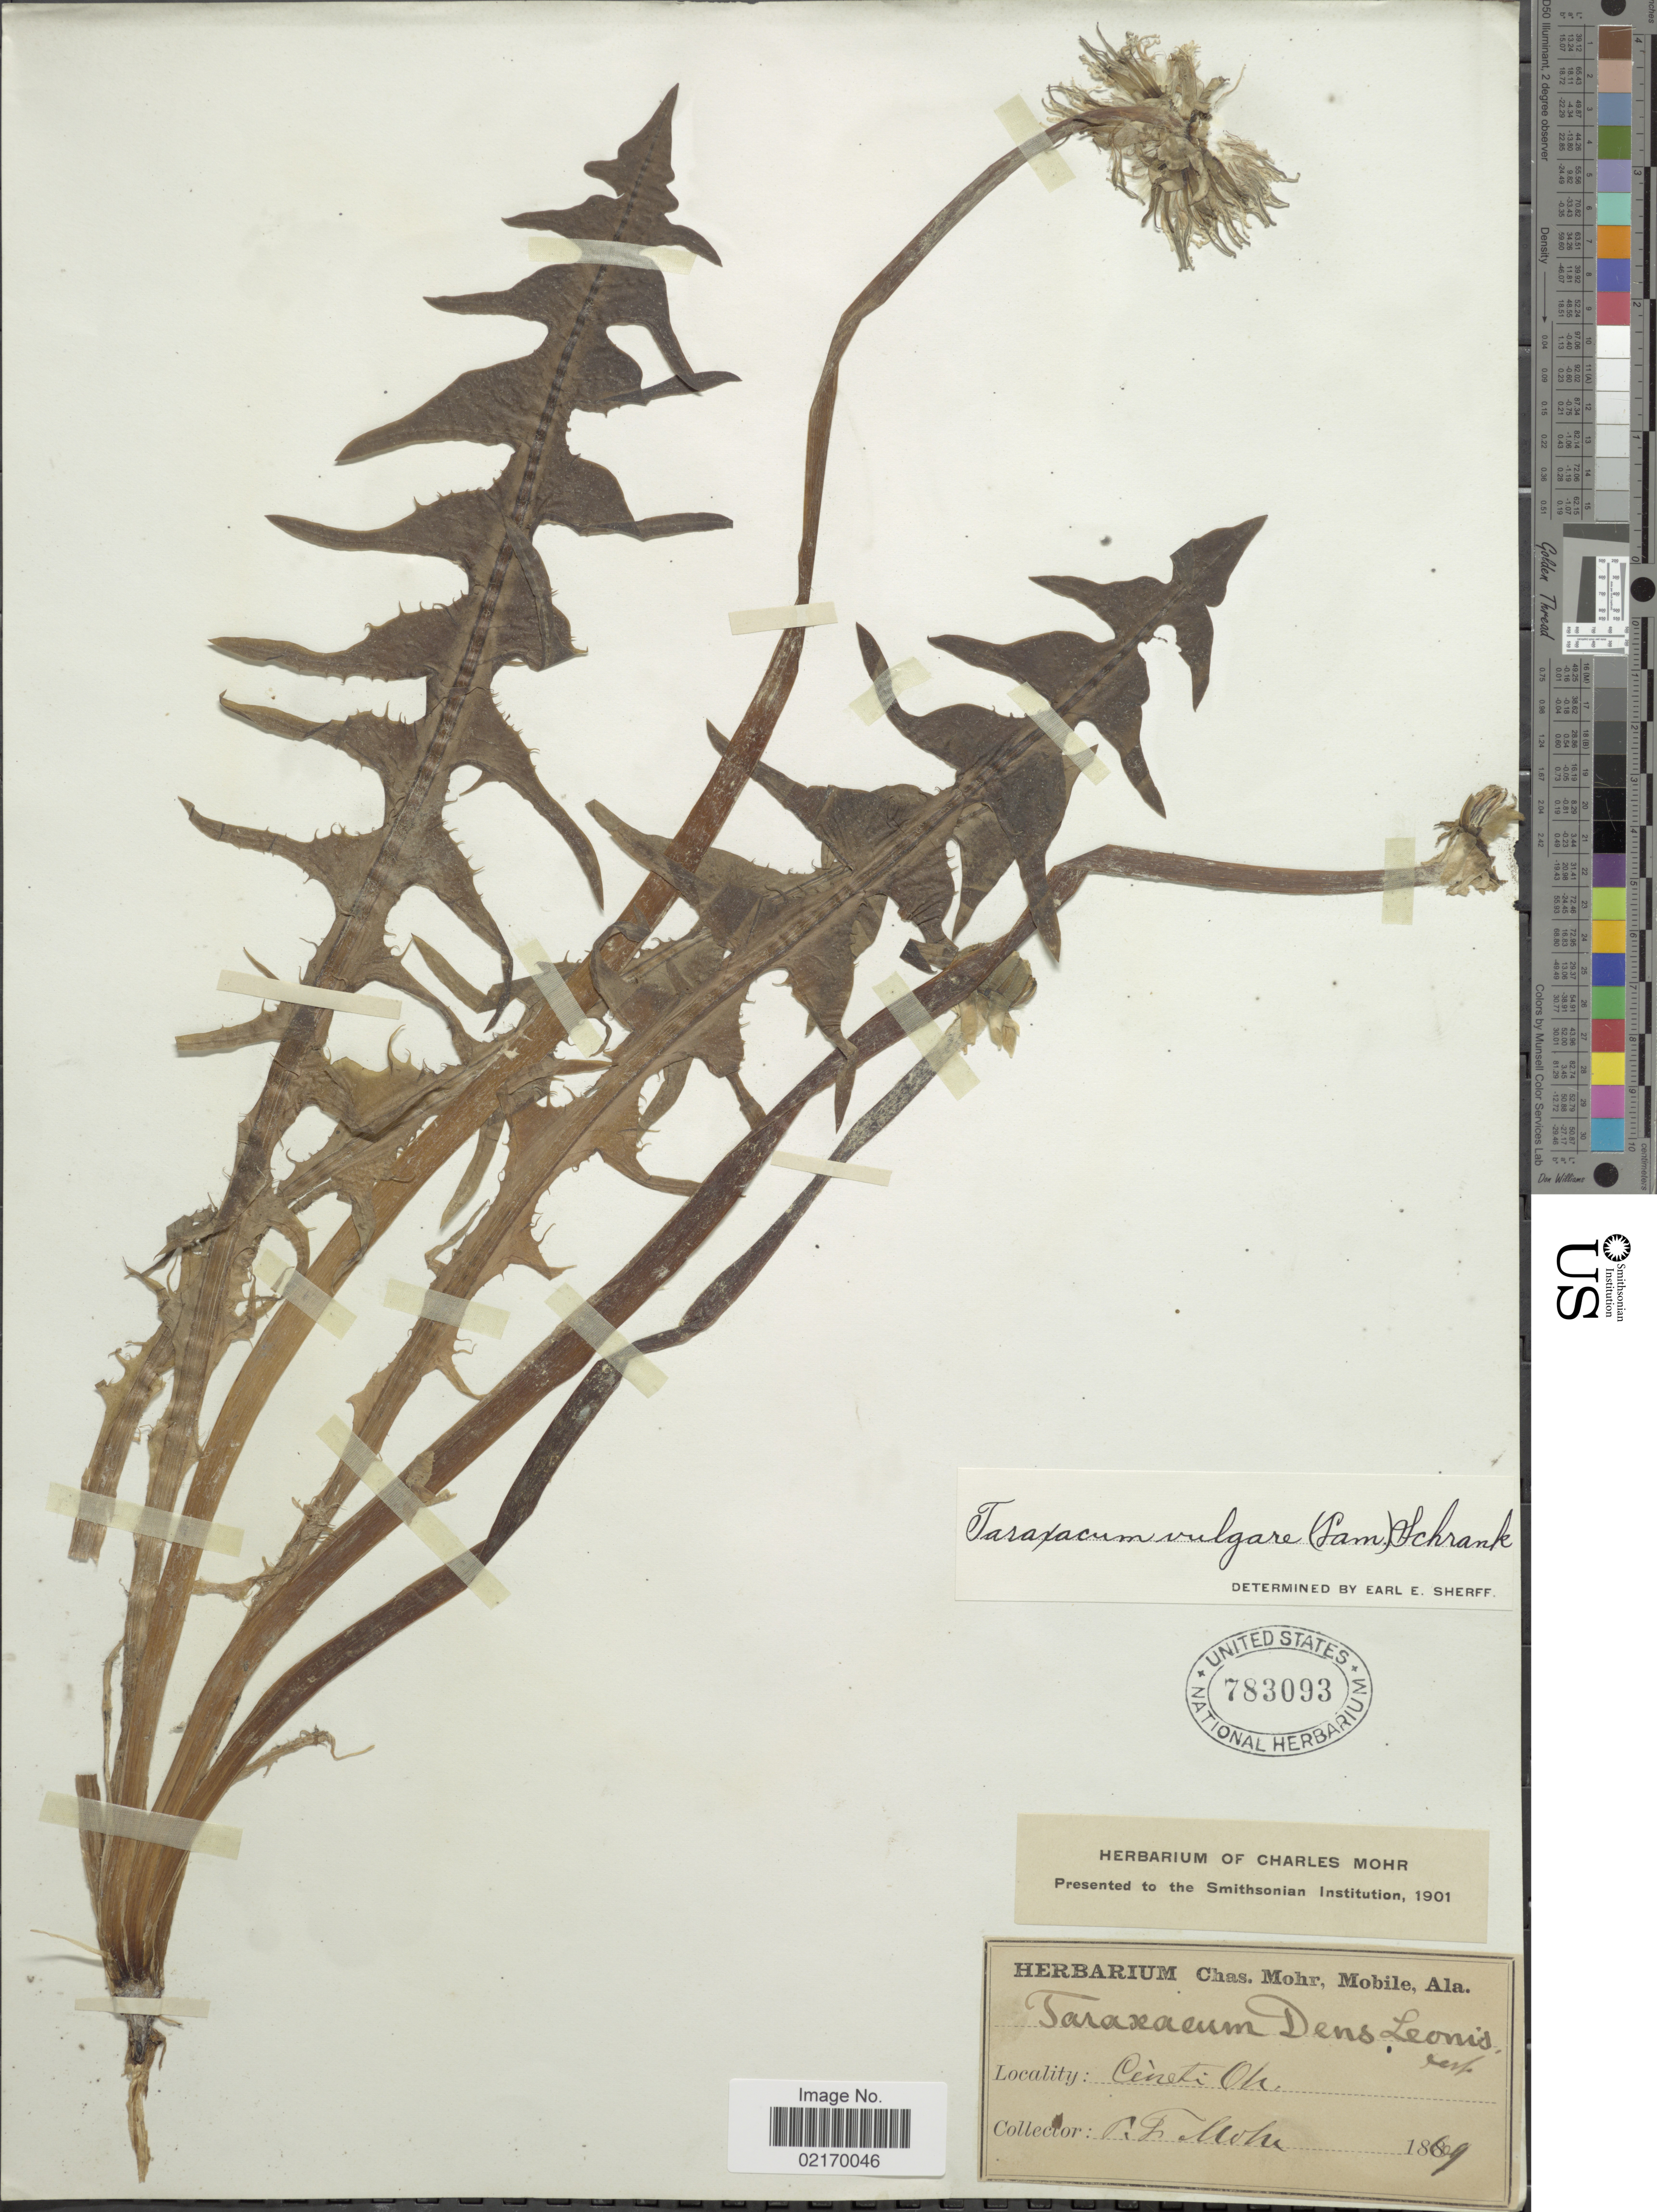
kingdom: Plantae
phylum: Tracheophyta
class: Magnoliopsida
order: Asterales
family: Asteraceae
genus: Taraxacum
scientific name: Taraxacum officinale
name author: G.H. Weber ex F.H. Wigg.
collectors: P. F. Mohr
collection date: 1869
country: United States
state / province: Ohio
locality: Cincti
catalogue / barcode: US 783093